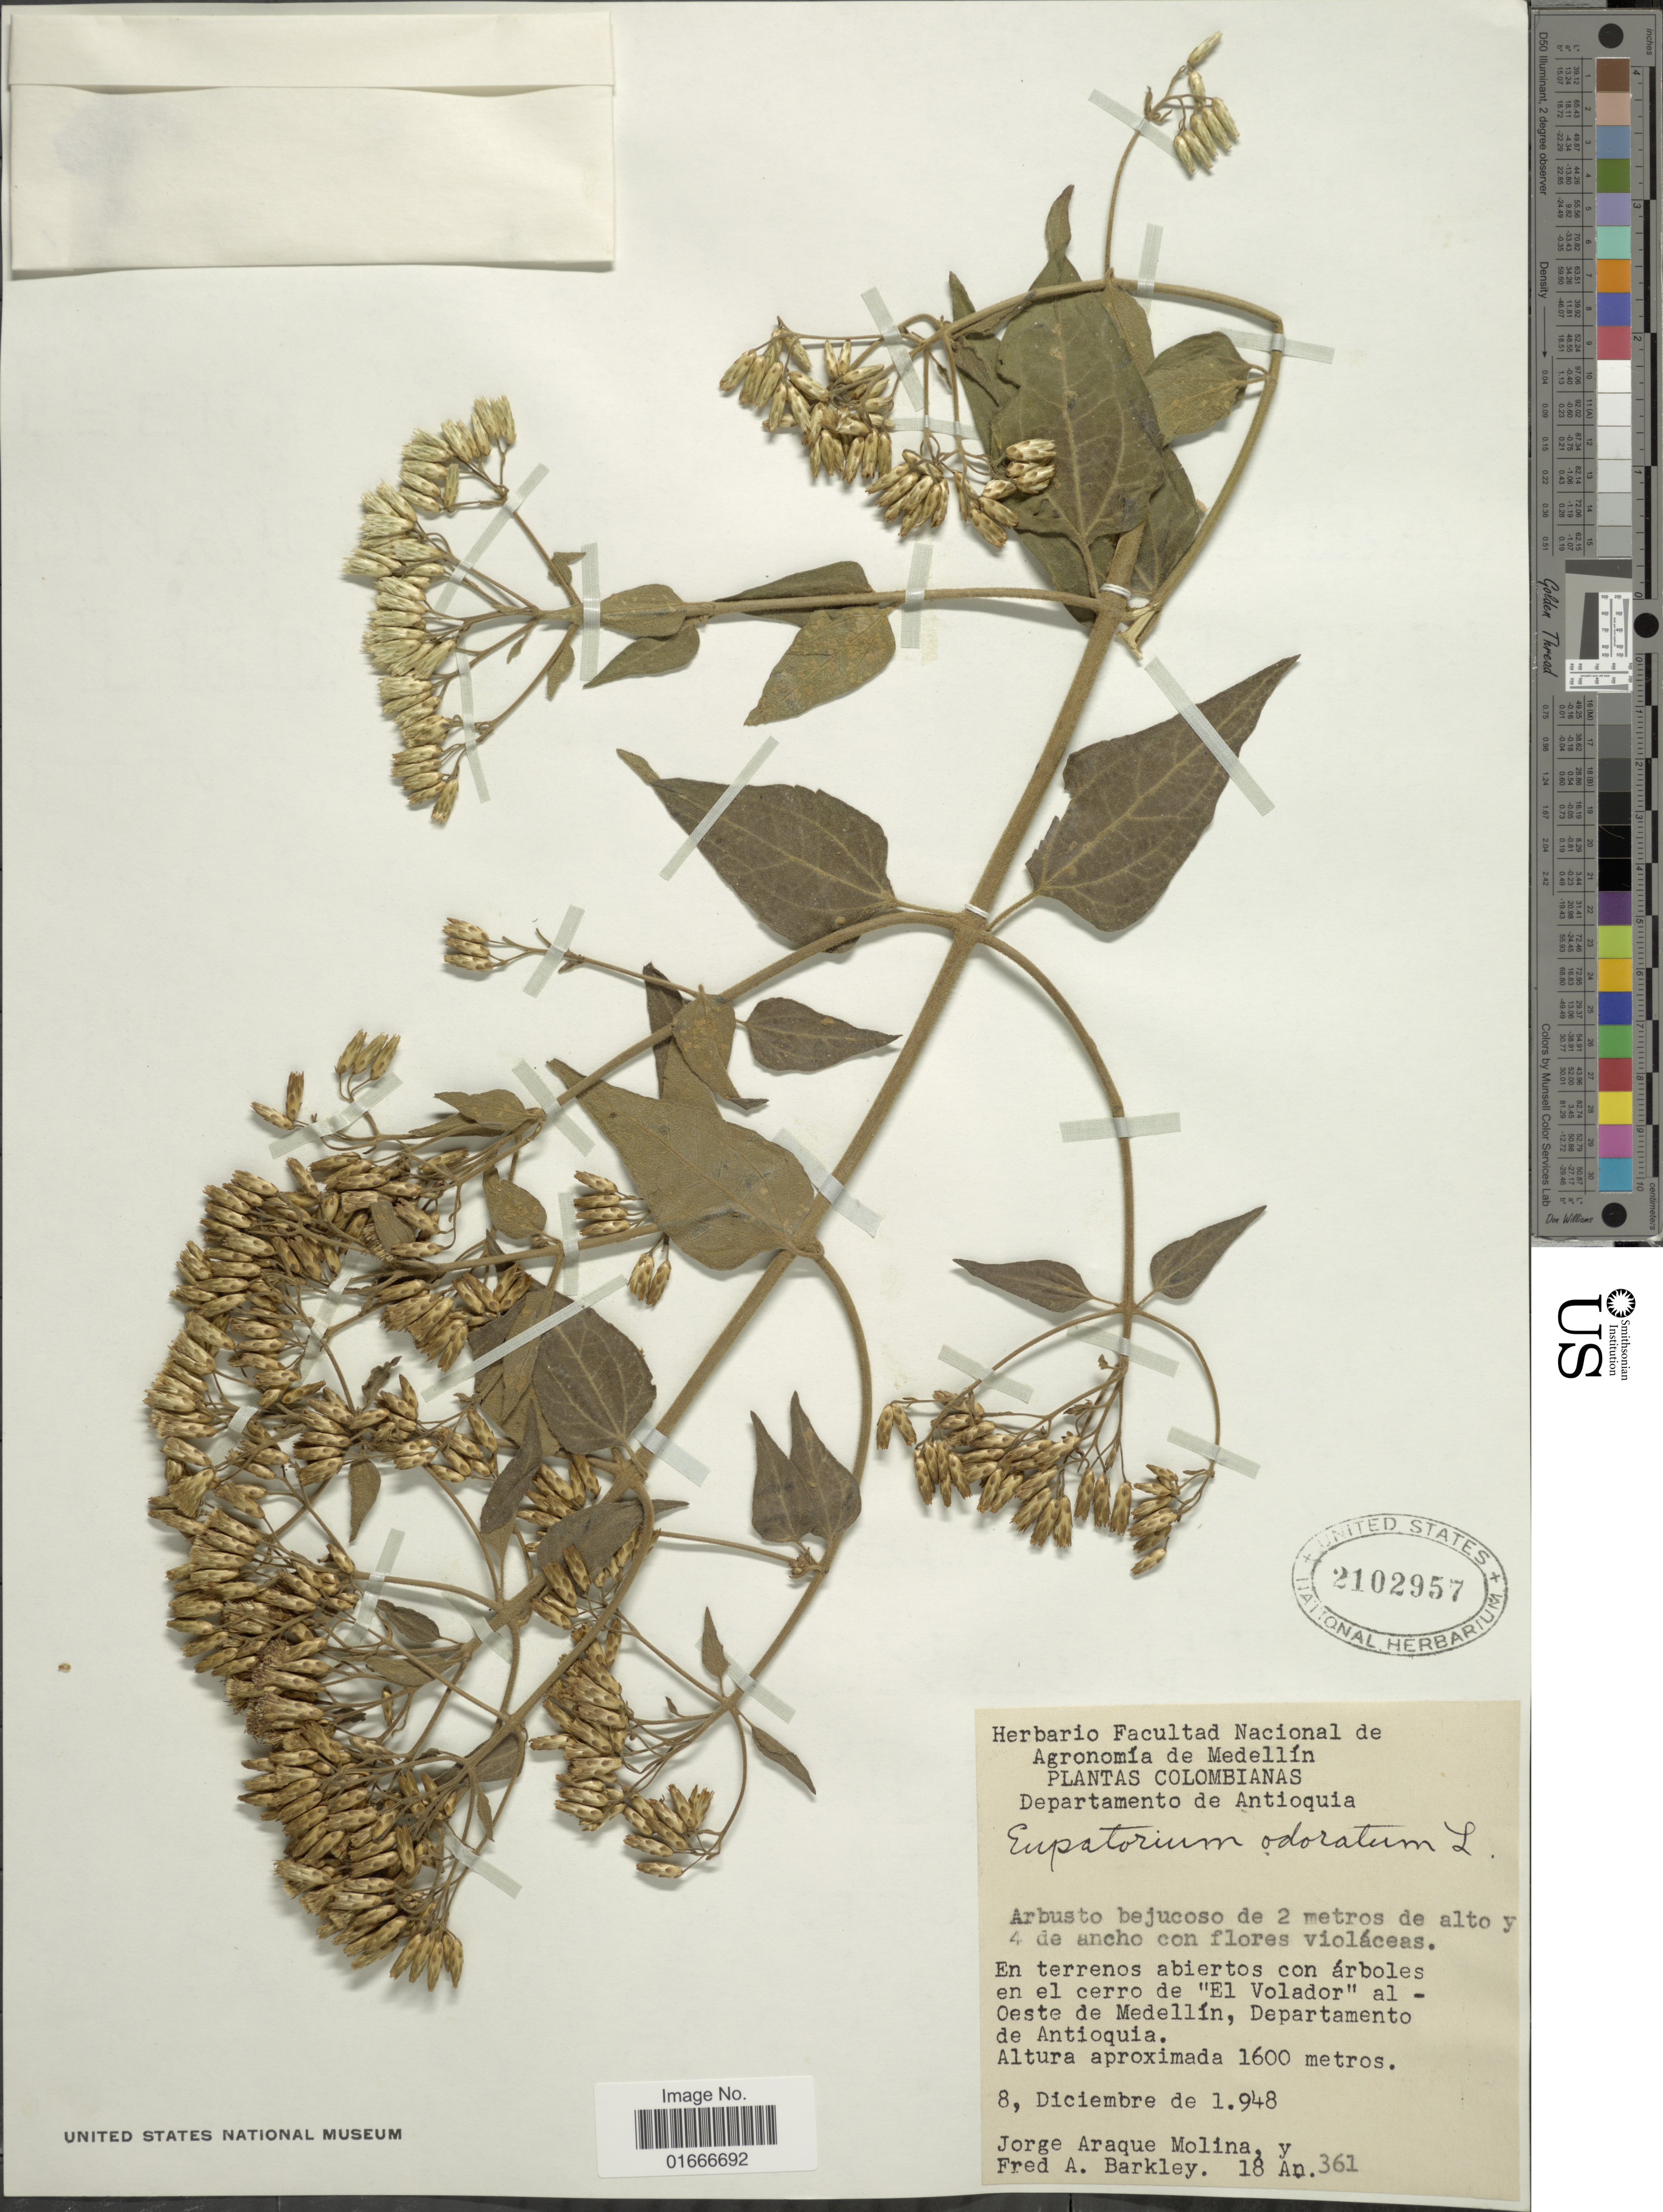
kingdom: Plantae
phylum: Tracheophyta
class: Magnoliopsida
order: Asterales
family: Asteraceae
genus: Chromolaena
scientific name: Chromolaena odorata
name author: (L.) R.M. King & H. Rob.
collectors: J. A. Molina & F. A. Barkley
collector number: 18An361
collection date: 1948-12-08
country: Colombia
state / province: Antioquia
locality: En el cerro de El Volador al-Oeste de Medellin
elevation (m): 1600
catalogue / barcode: US 2102957